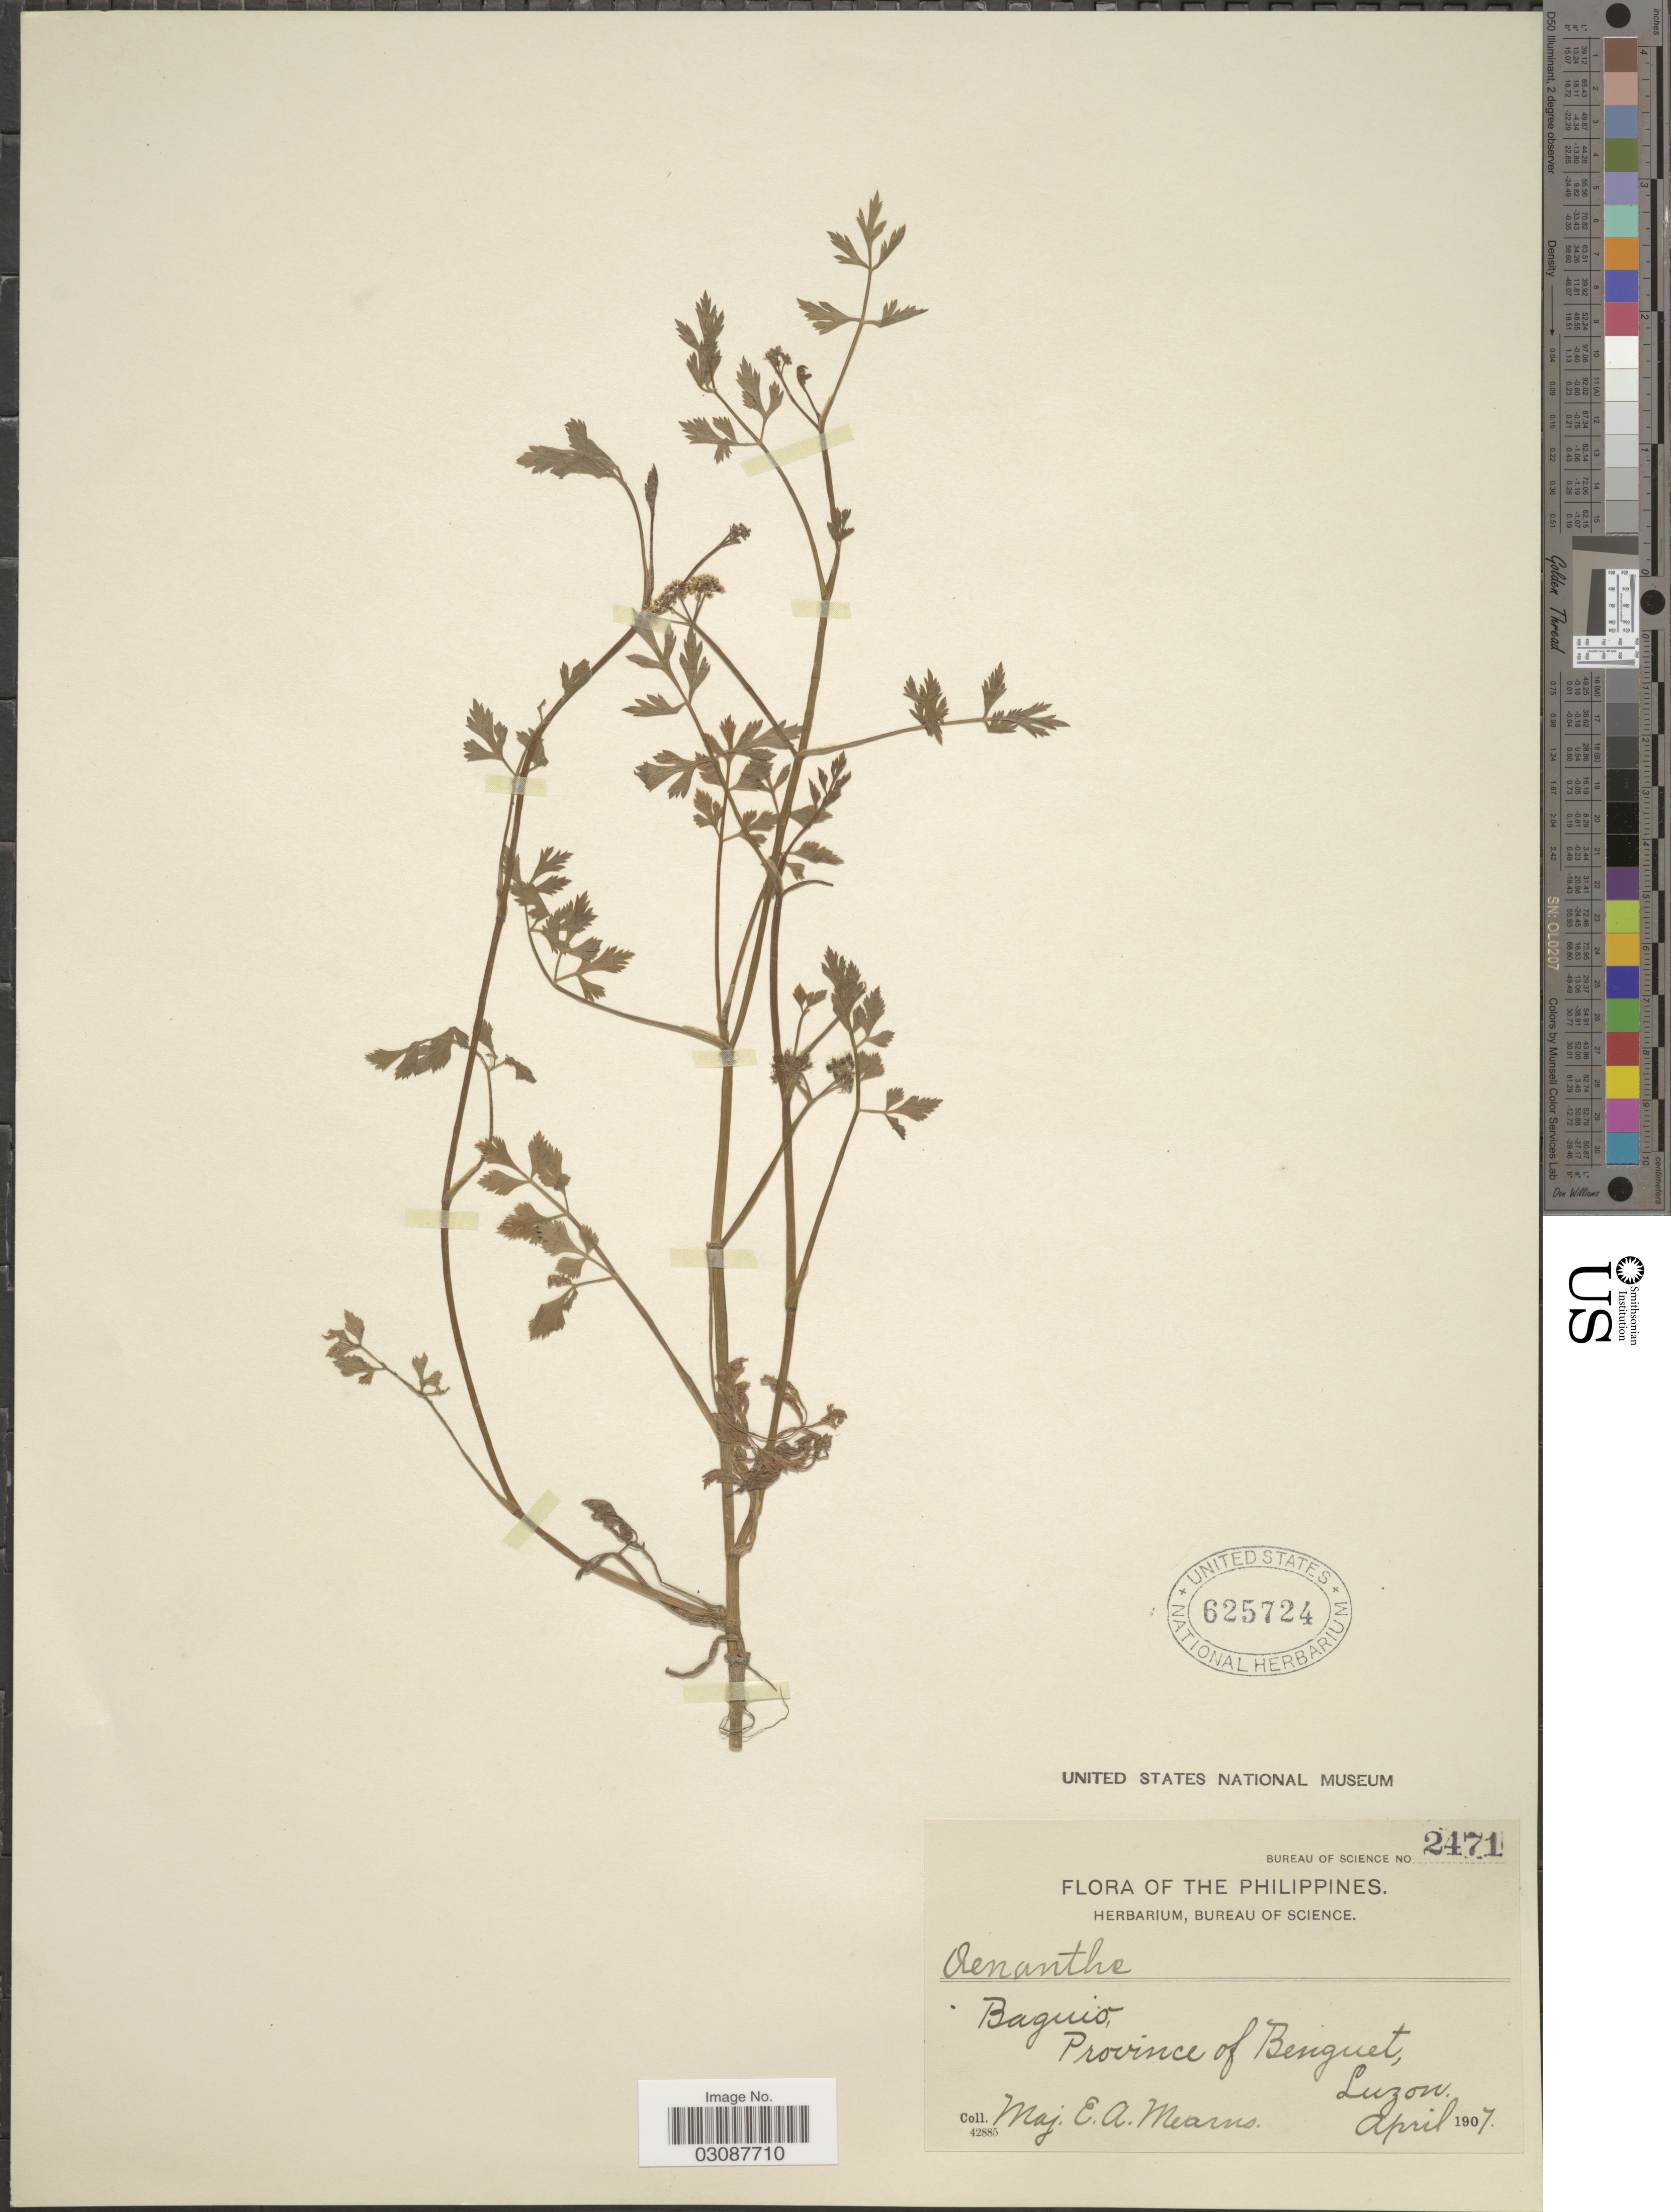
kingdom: Plantae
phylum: Tracheophyta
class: Magnoliopsida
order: Apiales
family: Apiaceae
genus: Oenanthe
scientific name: Oenanthe laciniata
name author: Zoll.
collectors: E. A. Mearns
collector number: Bureau of Science 2471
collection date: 1907-04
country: Philippines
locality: Baguio, Province of Benguet, Luzon.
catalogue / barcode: US 625724